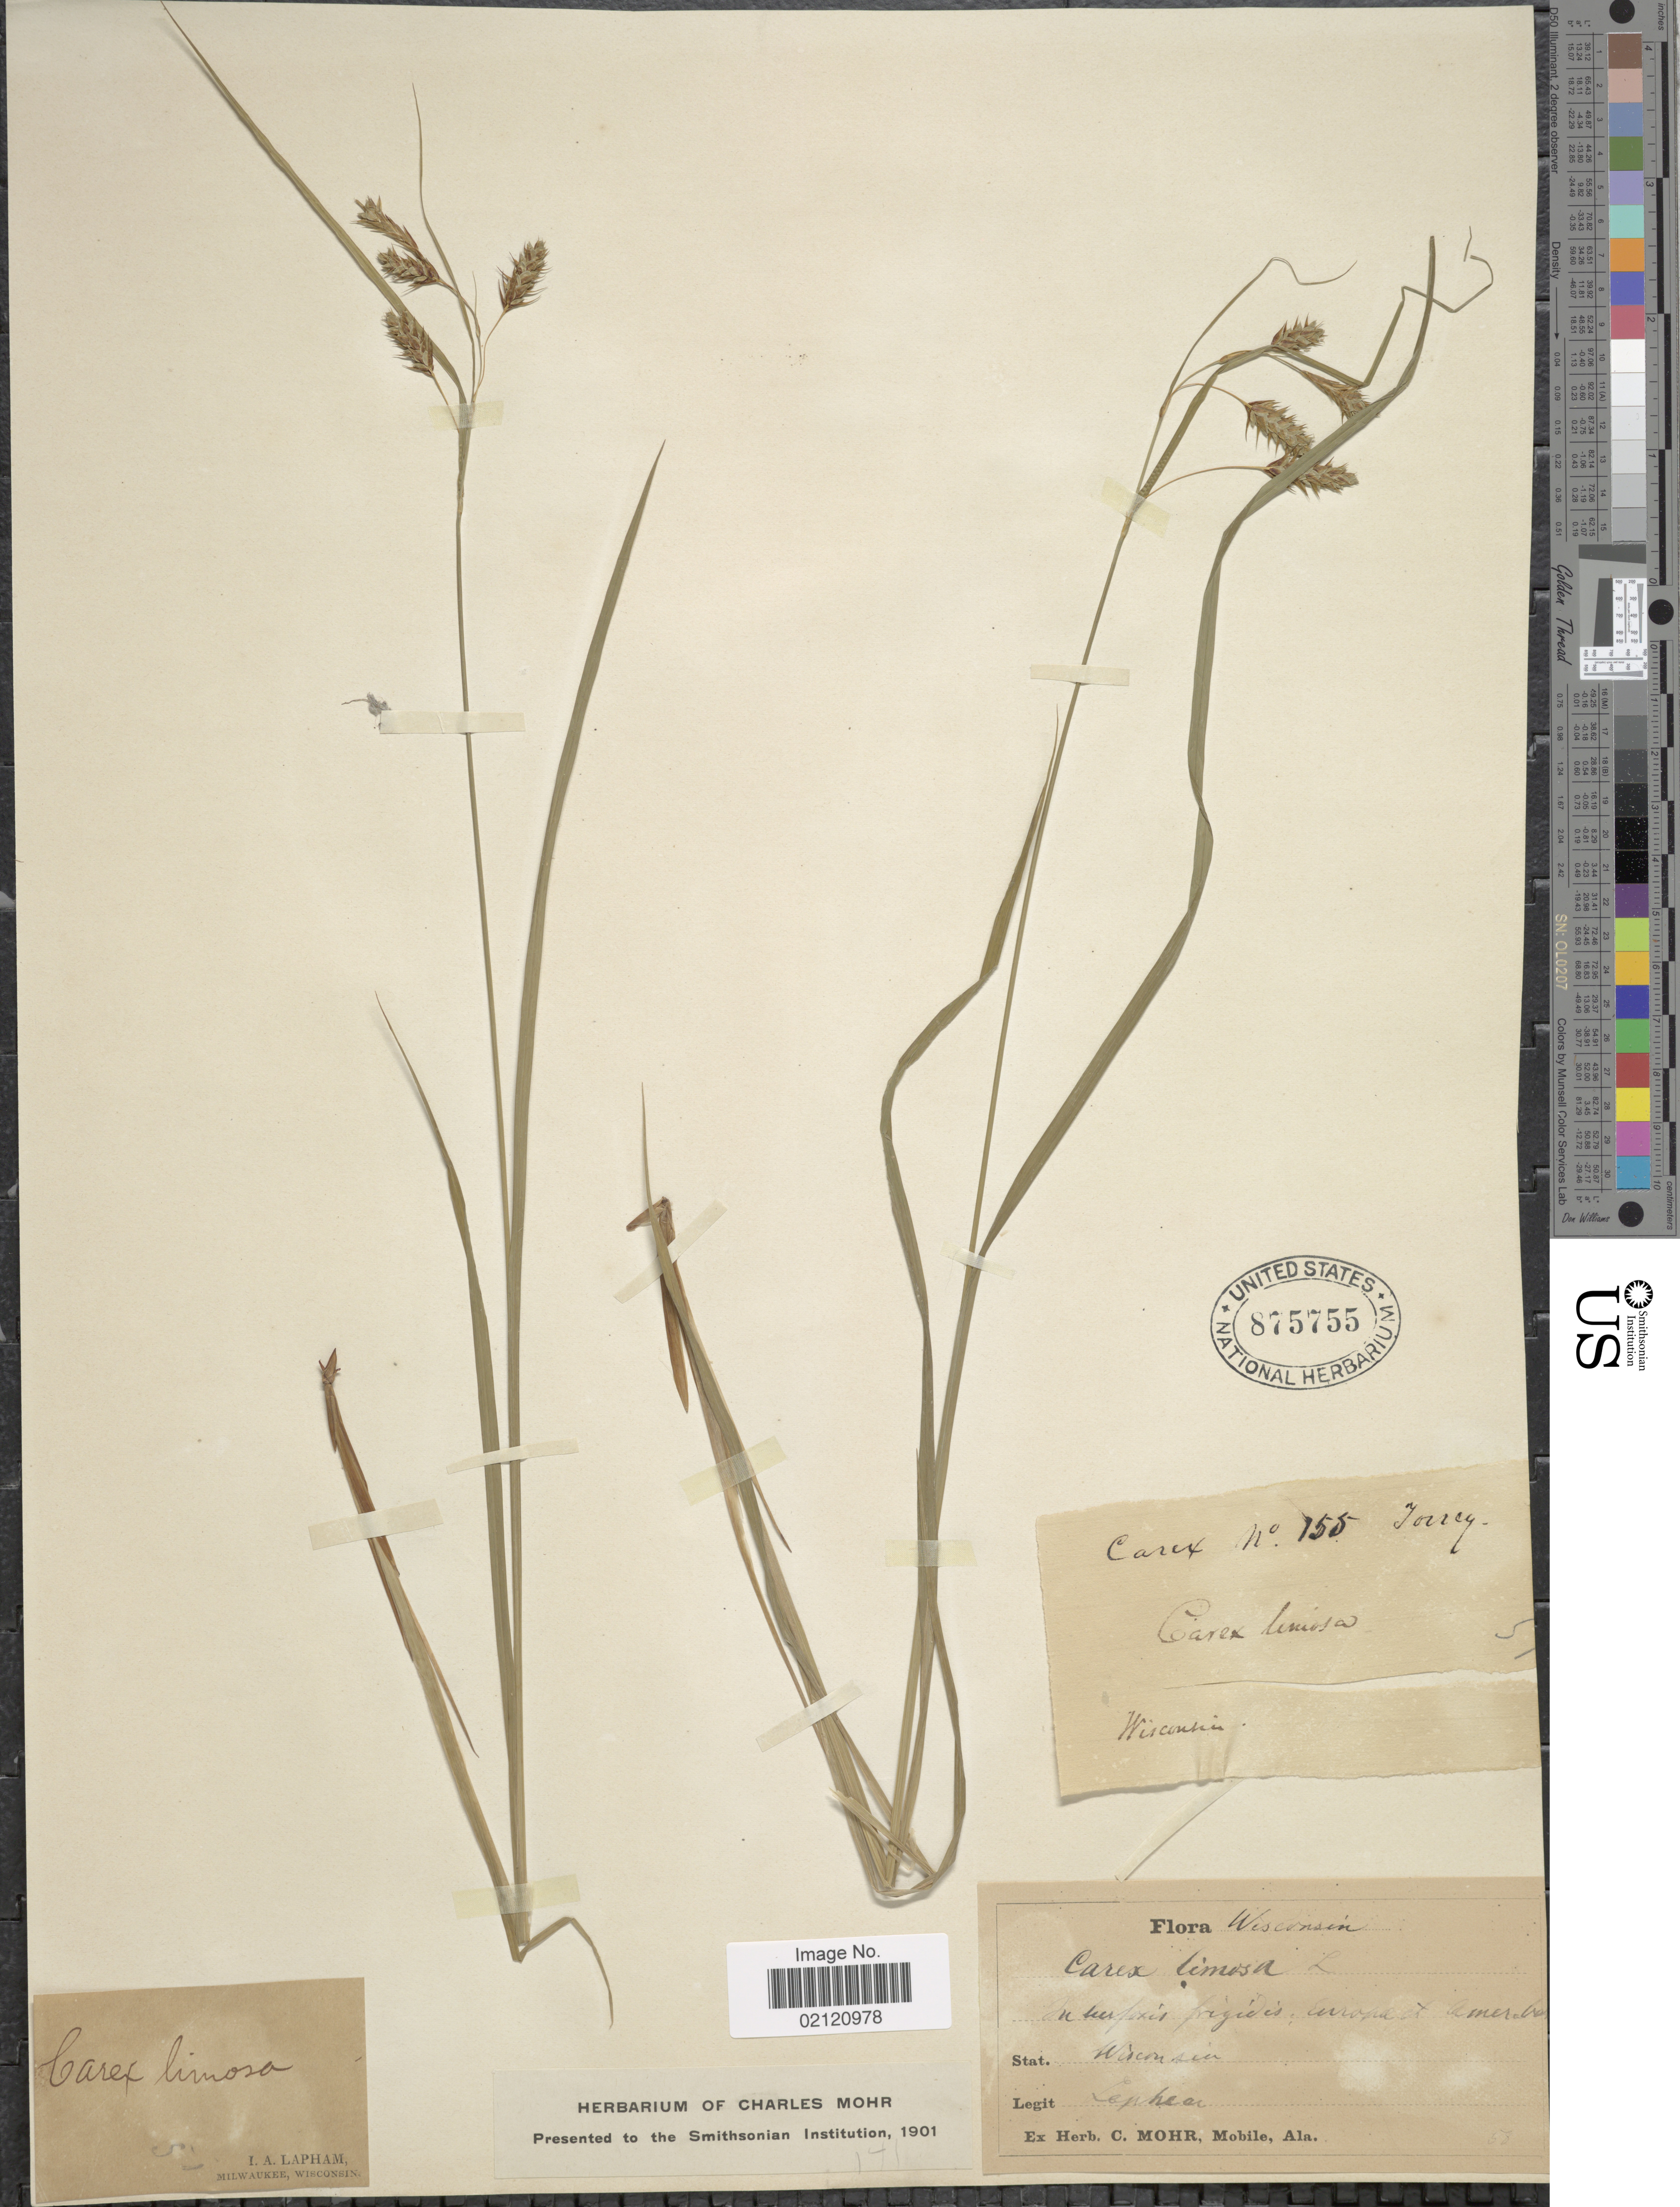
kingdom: Plantae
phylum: Tracheophyta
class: Liliopsida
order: Poales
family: Cyperaceae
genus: Carex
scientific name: Carex limosa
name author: L.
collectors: ex herb. C. Mohr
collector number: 155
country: United States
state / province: Wisconsin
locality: Torrey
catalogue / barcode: US 875755